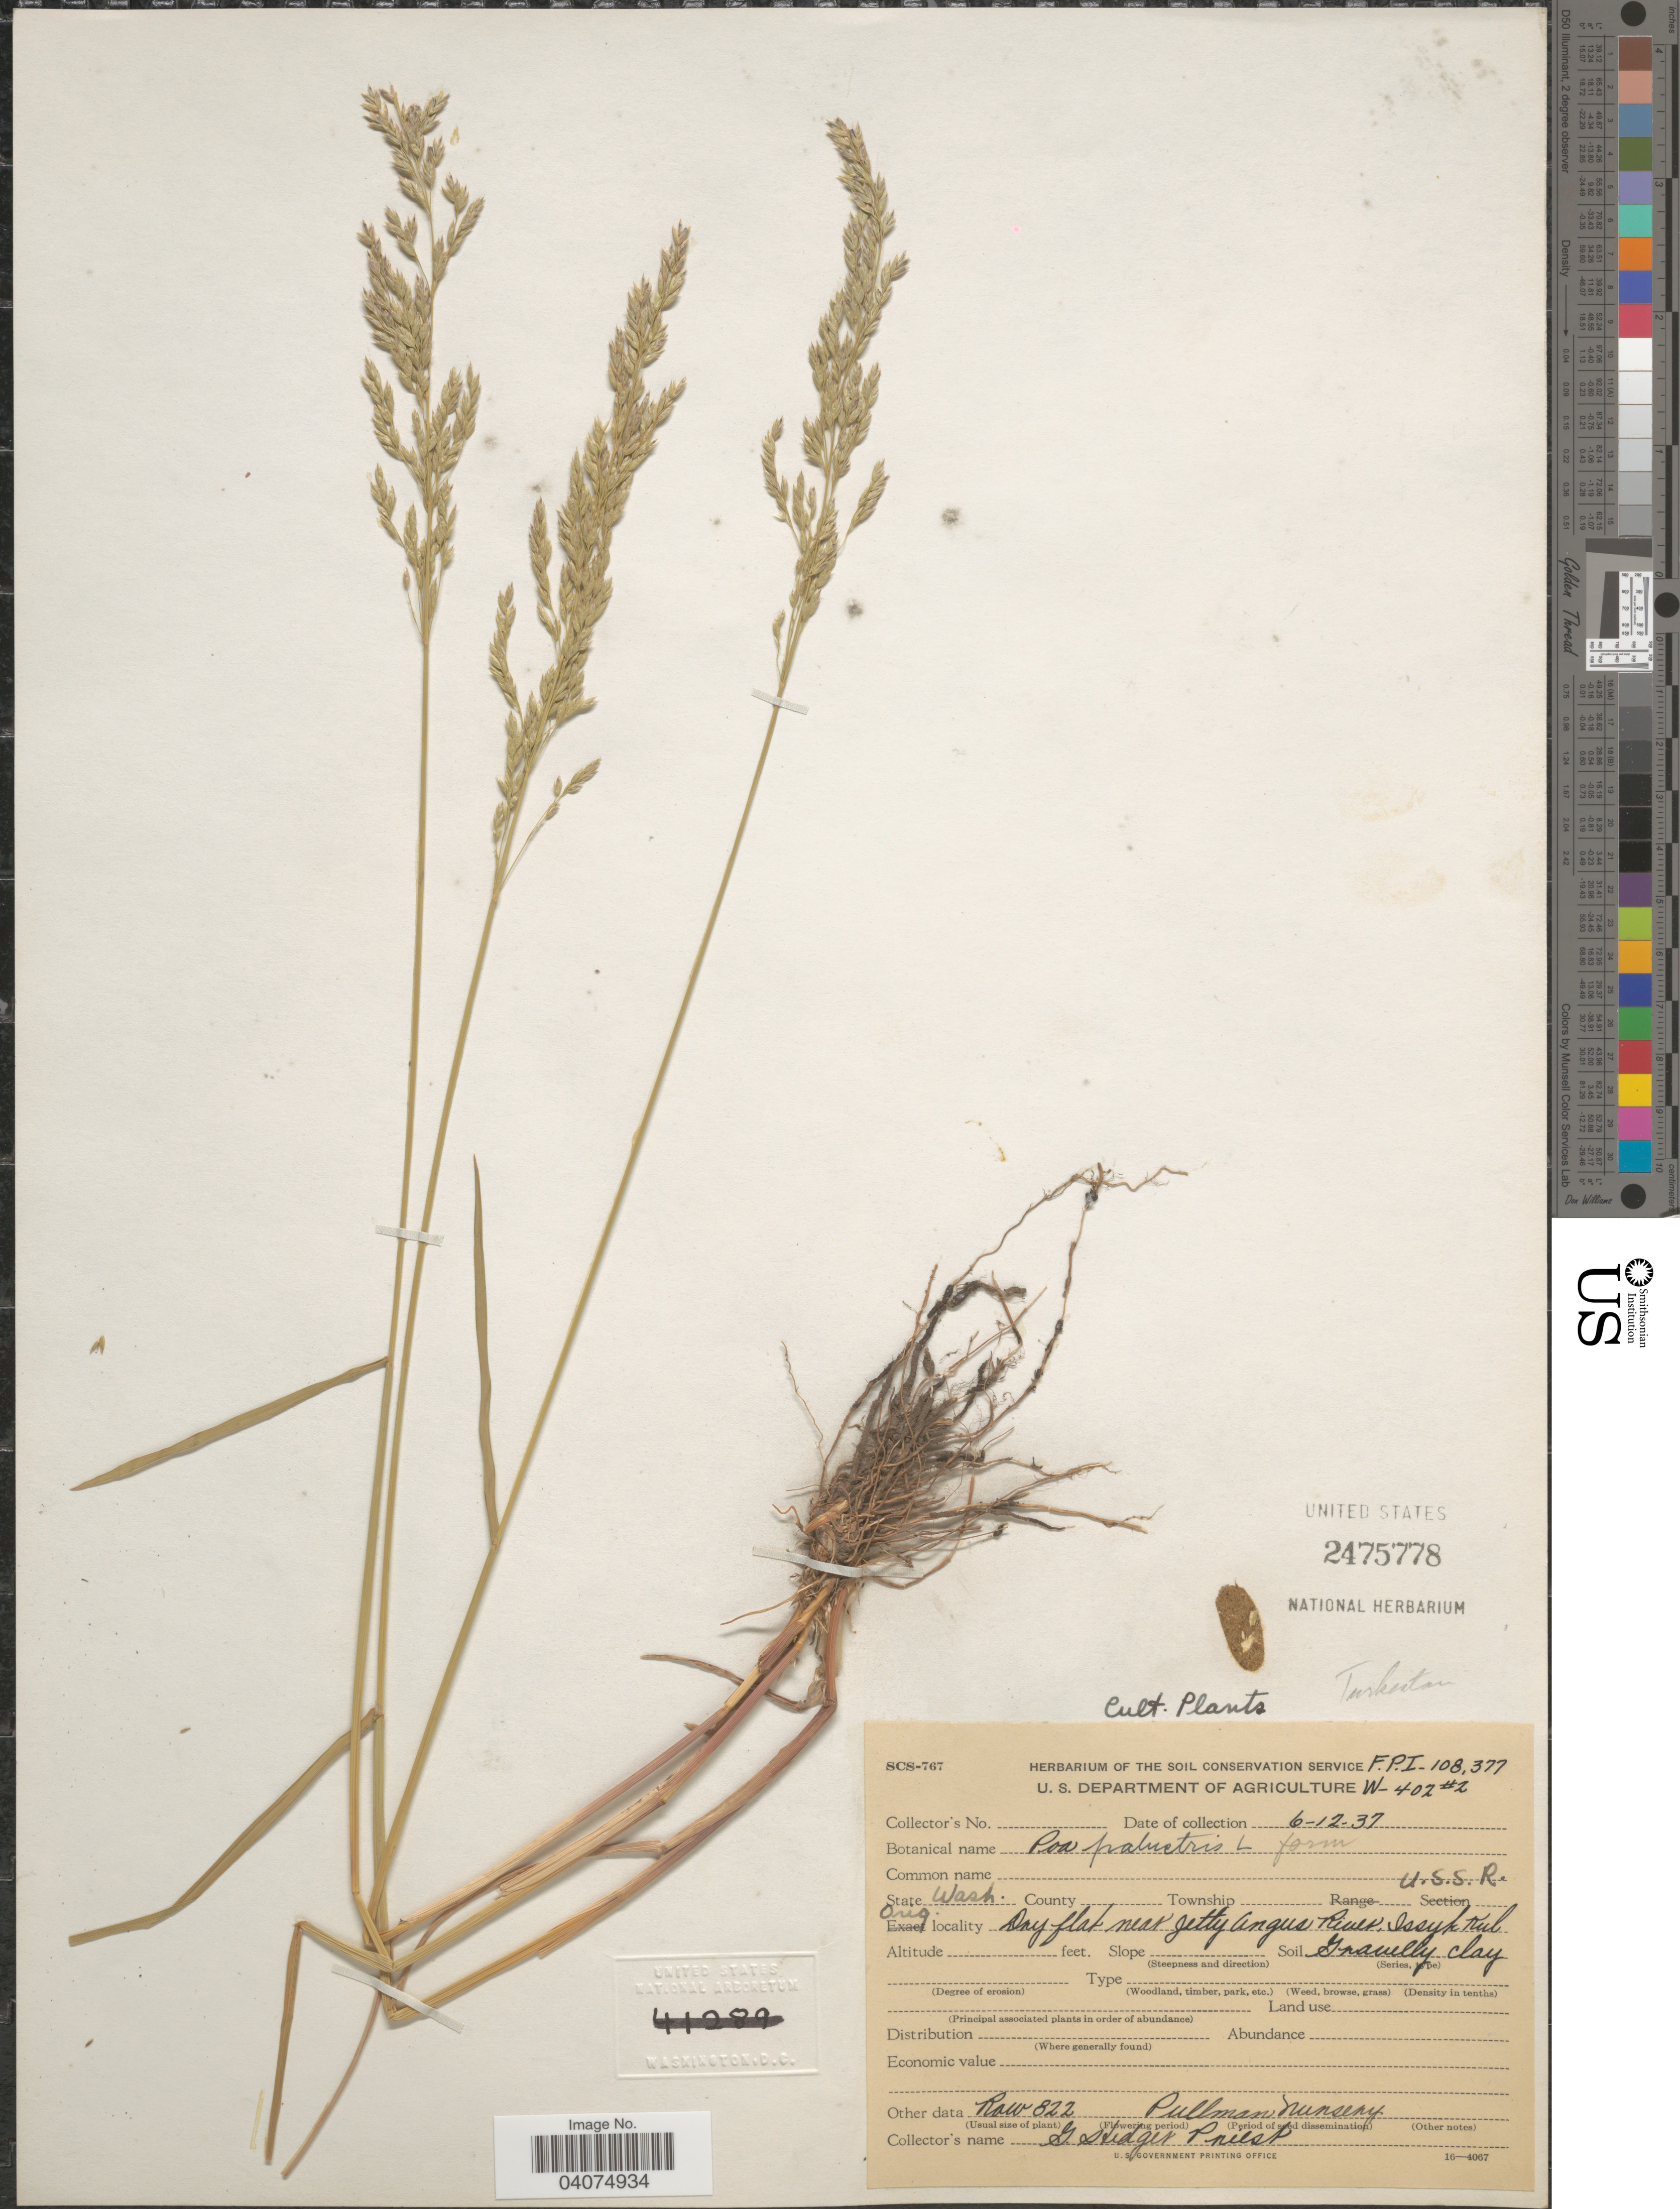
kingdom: Plantae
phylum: Tracheophyta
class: Liliopsida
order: Poales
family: Poaceae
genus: Poa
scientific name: Poa palustris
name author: L.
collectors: G. Priest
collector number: FPI-108377?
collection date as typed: Transcribed d/m/y: 12/6/37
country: United States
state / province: Washington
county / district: Whitman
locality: Row 822 Pullman Nursery.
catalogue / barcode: US 2475778